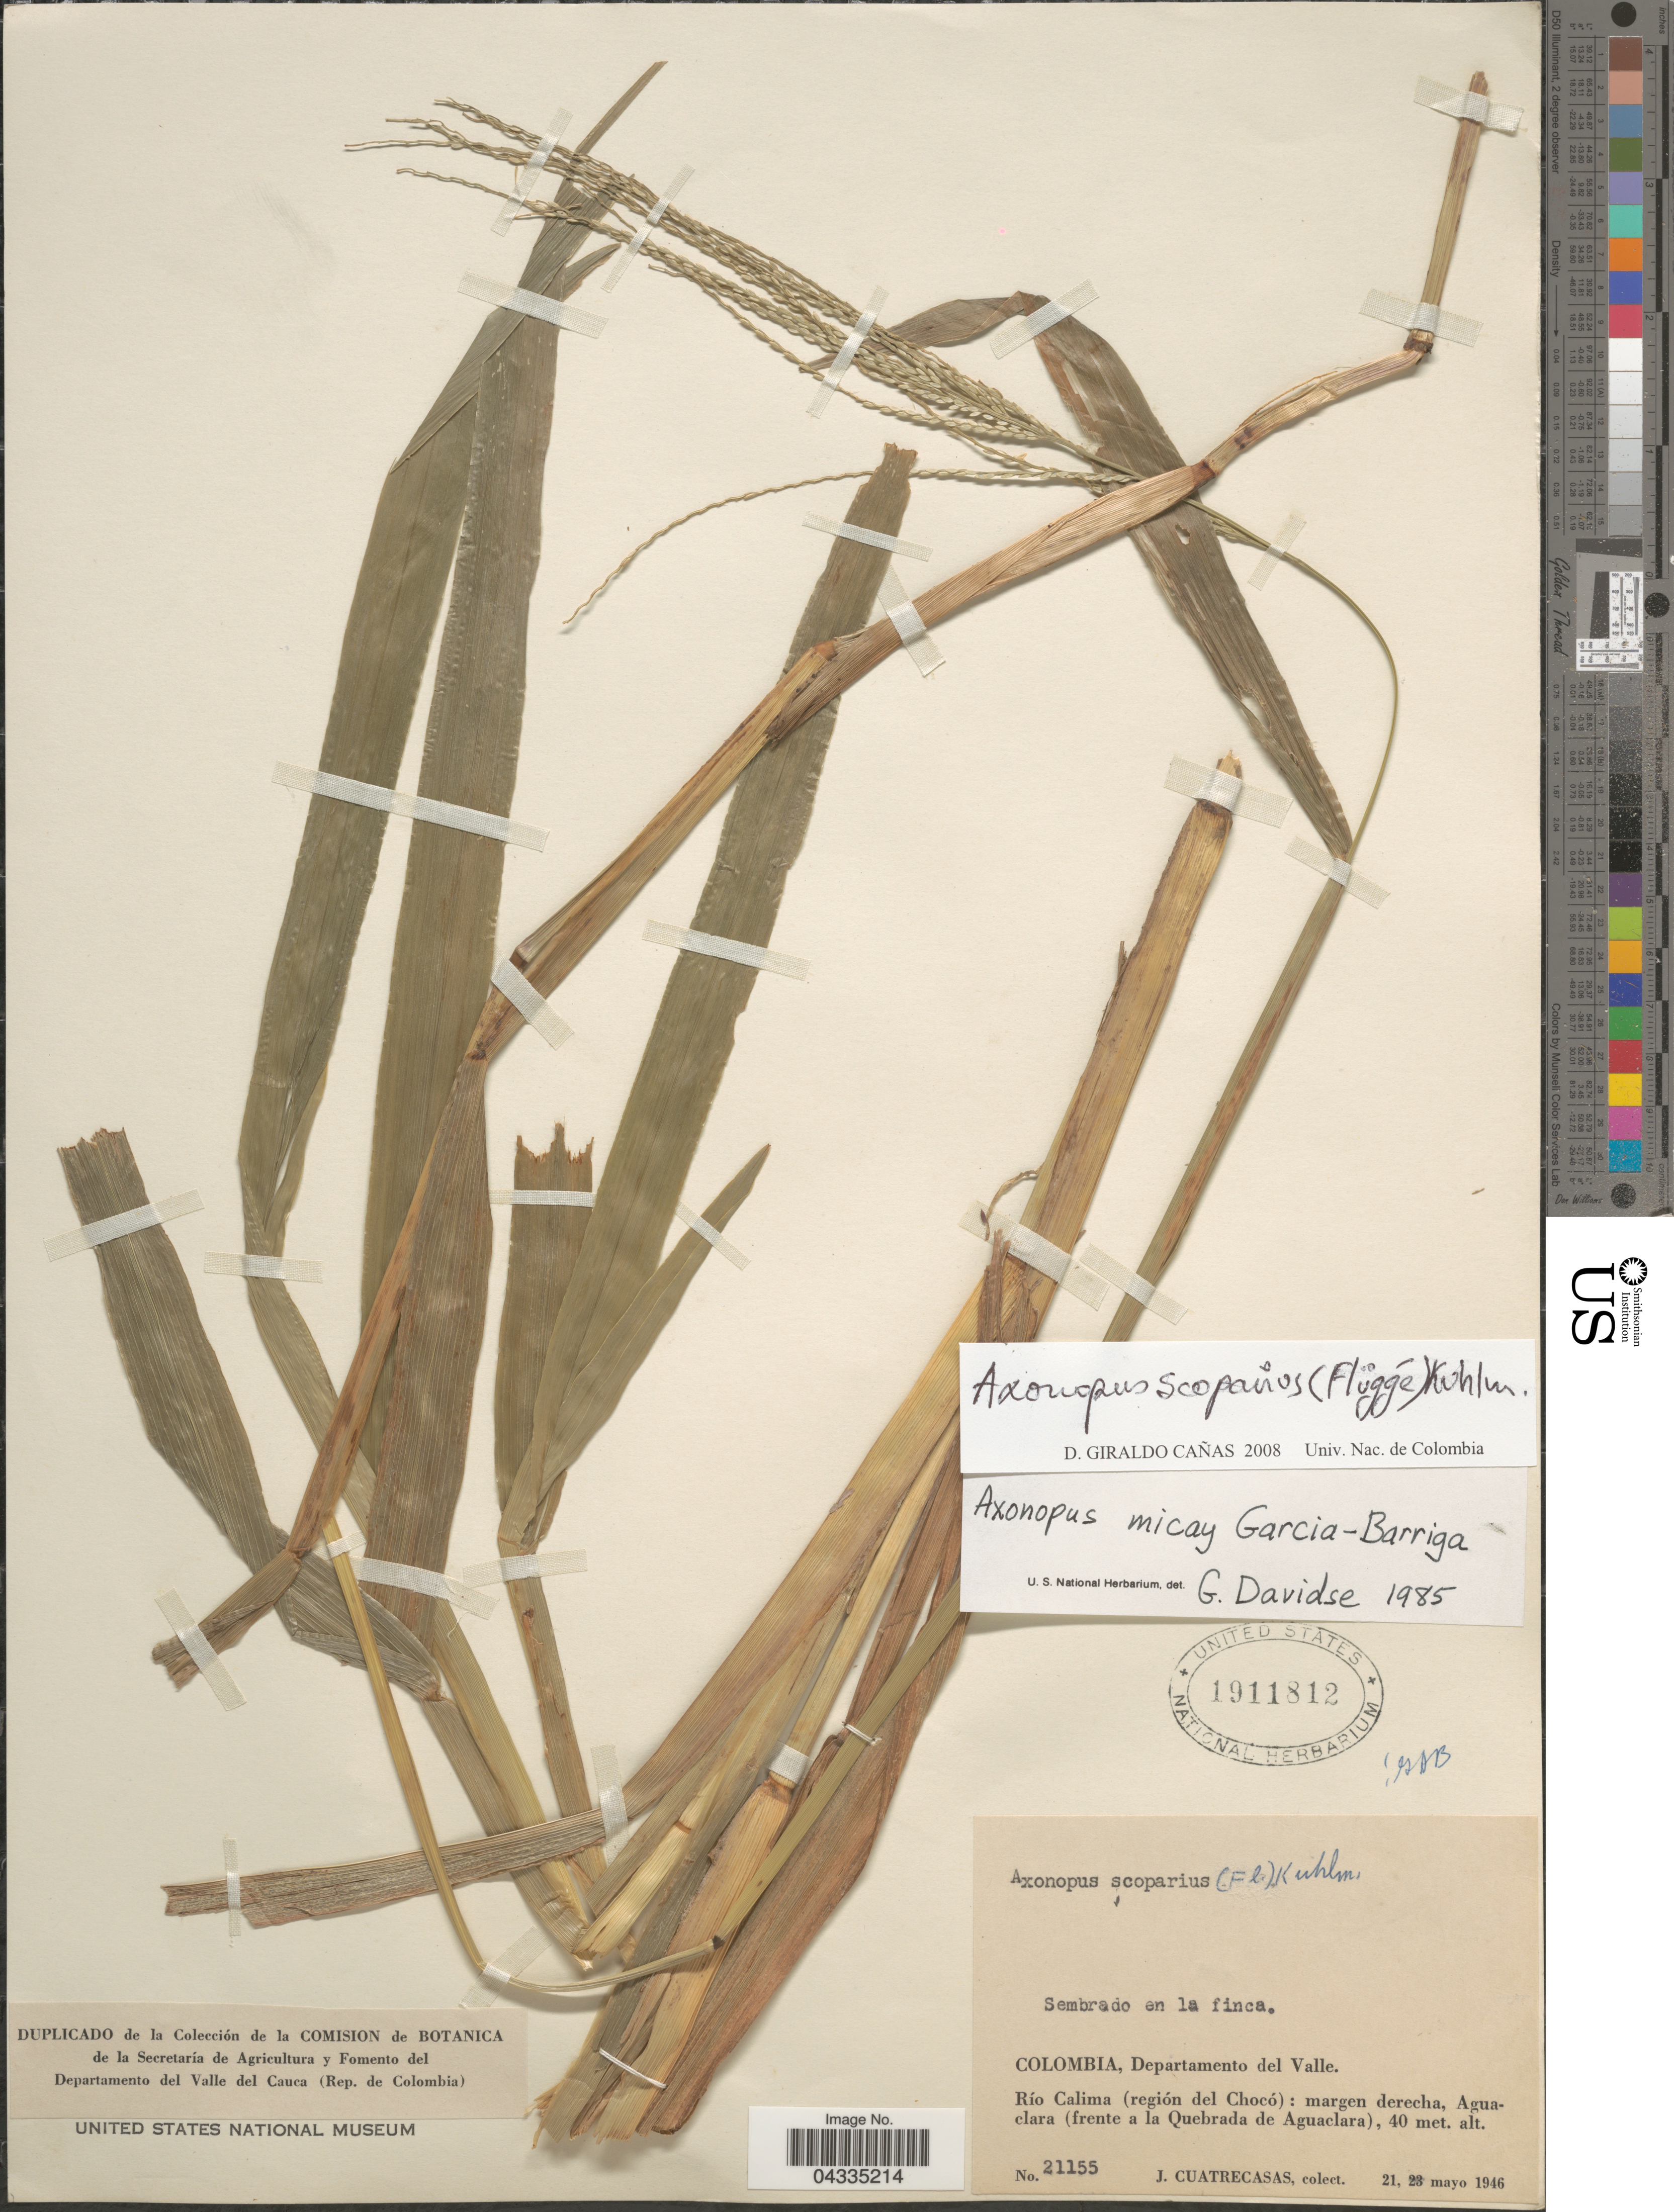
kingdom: Plantae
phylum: Tracheophyta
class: Liliopsida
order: Poales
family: Poaceae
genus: Axonopus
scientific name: Axonopus scoparius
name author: (Flüggé) Kuhlm.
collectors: J. Cuatrecasas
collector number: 21155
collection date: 1946-05-21/1946-05-23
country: Colombia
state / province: Valle del Cauca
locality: Departamento del Valle. Río Calima (región del Chocó): margen derecha, Aguaclara (frente a la Quebrada de Aguaclara).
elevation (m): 40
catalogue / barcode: US 1911812